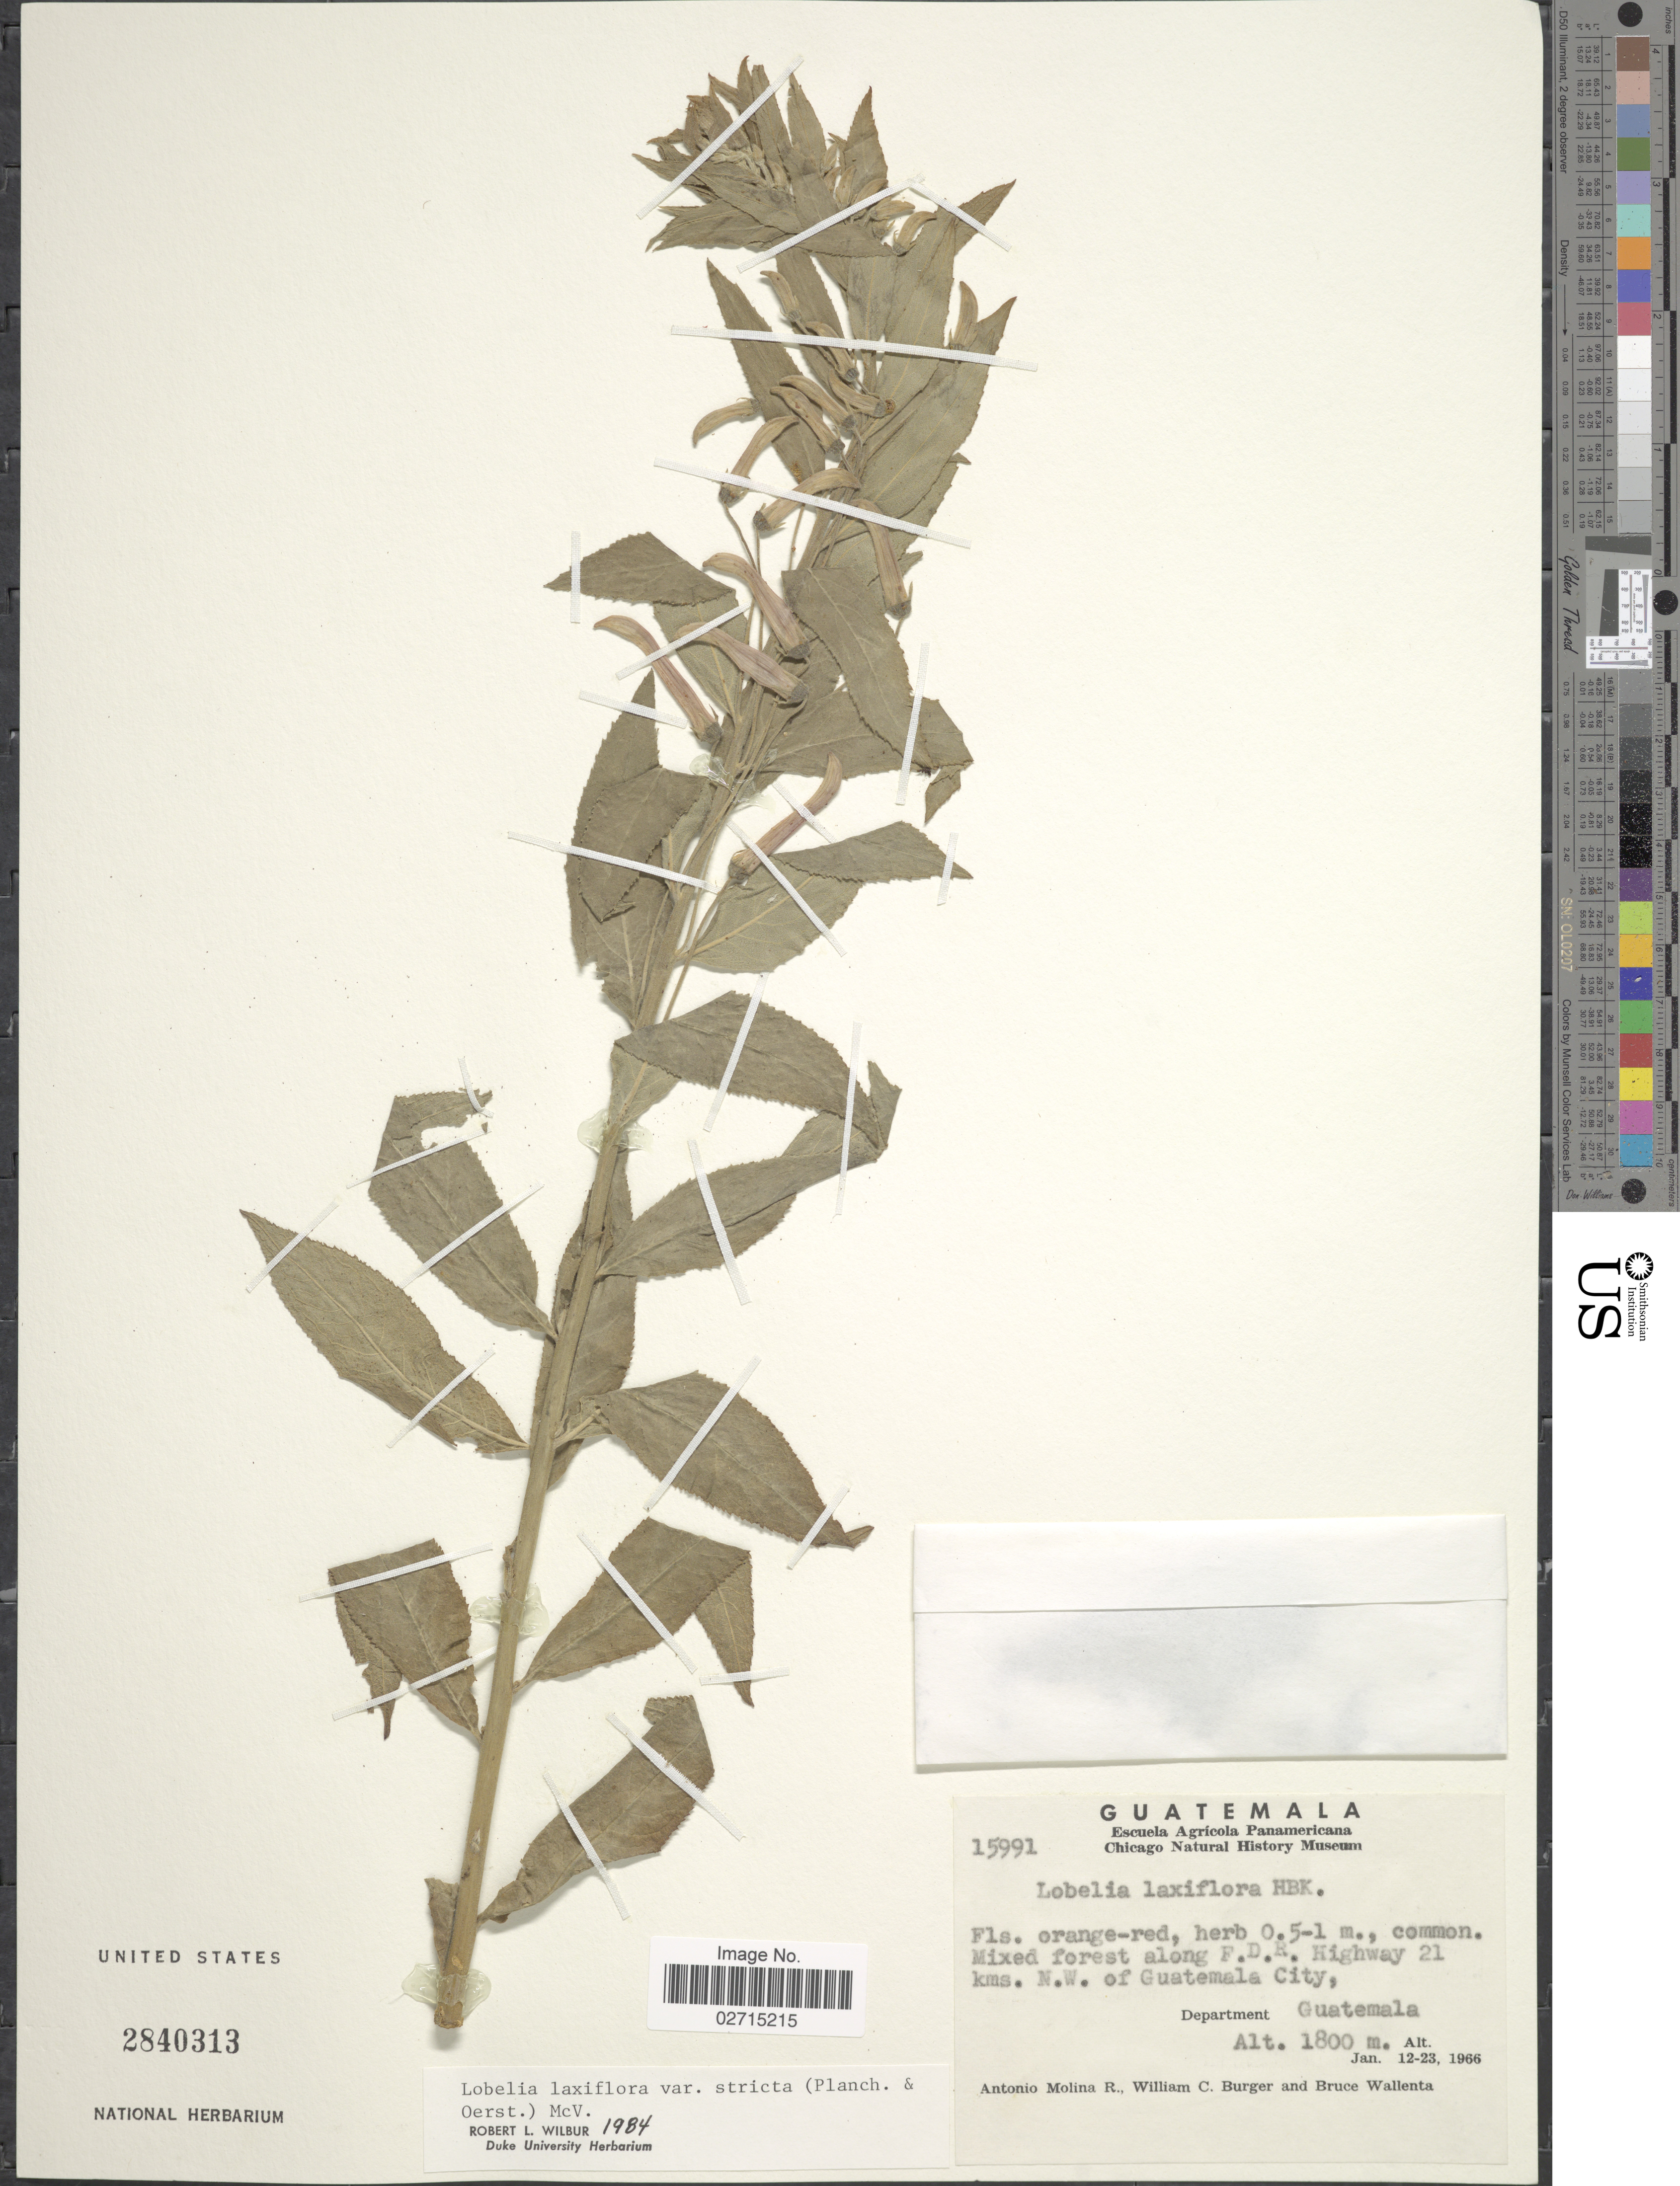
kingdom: Plantae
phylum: Tracheophyta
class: Magnoliopsida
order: Asterales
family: Campanulaceae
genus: Lobelia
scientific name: Lobelia laxiflora var. stricta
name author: (Planch. & Oerst.) McVaugh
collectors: A. Molina R., W. Burger & B. Wallenta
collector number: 15991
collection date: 1966-01-12/1966-01-23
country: Guatemala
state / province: Guatemala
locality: Mixed forest along F.D.R. Highway 21 kms N.W. of Guatemala City, Department Guatemala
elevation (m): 1800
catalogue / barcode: US 2840313